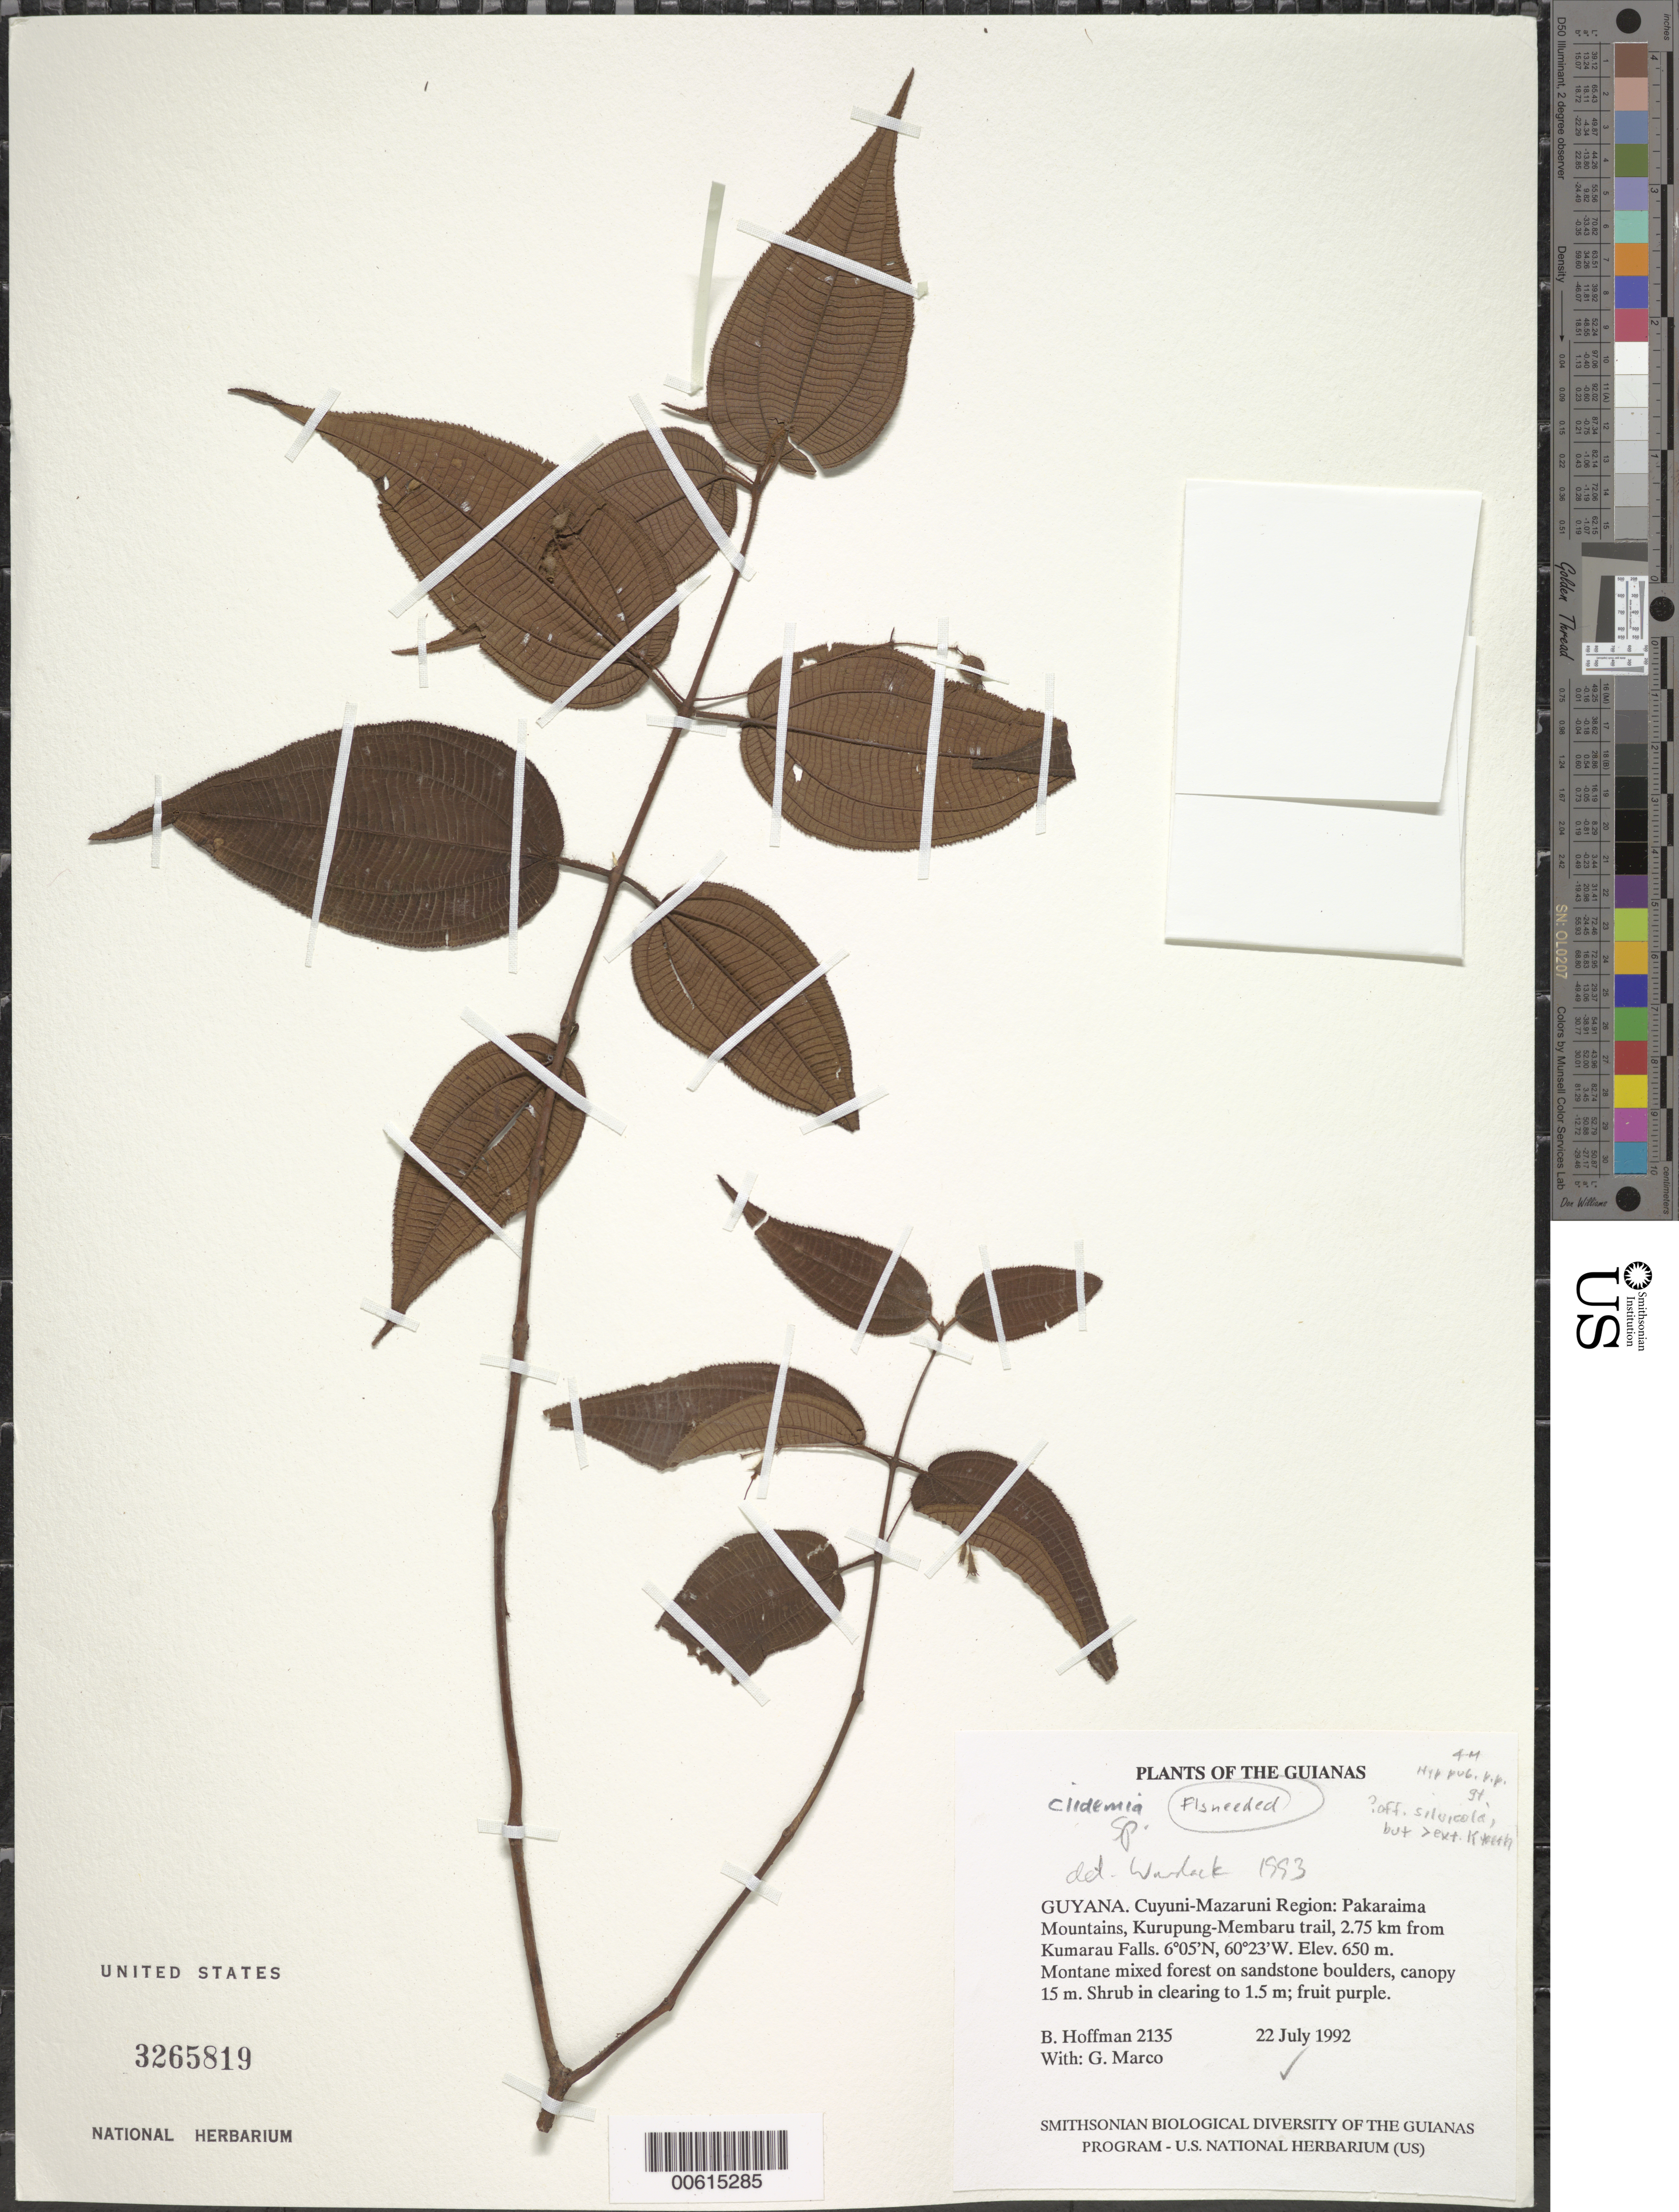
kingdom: Plantae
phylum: Tracheophyta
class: Magnoliopsida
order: Myrtales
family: Melastomataceae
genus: Clidemia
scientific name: Clidemia sp.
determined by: Wurdack, John J., (US), US (UNITED STATES)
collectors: B. Hoffman & G. Marco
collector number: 2135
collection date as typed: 22 July 1992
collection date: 1992-07-22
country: Guyana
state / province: Cuyuni-Mazaruni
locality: Pakaraima Mountains, Kurupung-Membaru trail, 2.75 km WSW from Kumarau Falls on Kurupung River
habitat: Montane mixed forest on sandstone boulders, canopy 15 m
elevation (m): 650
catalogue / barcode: US 3265819